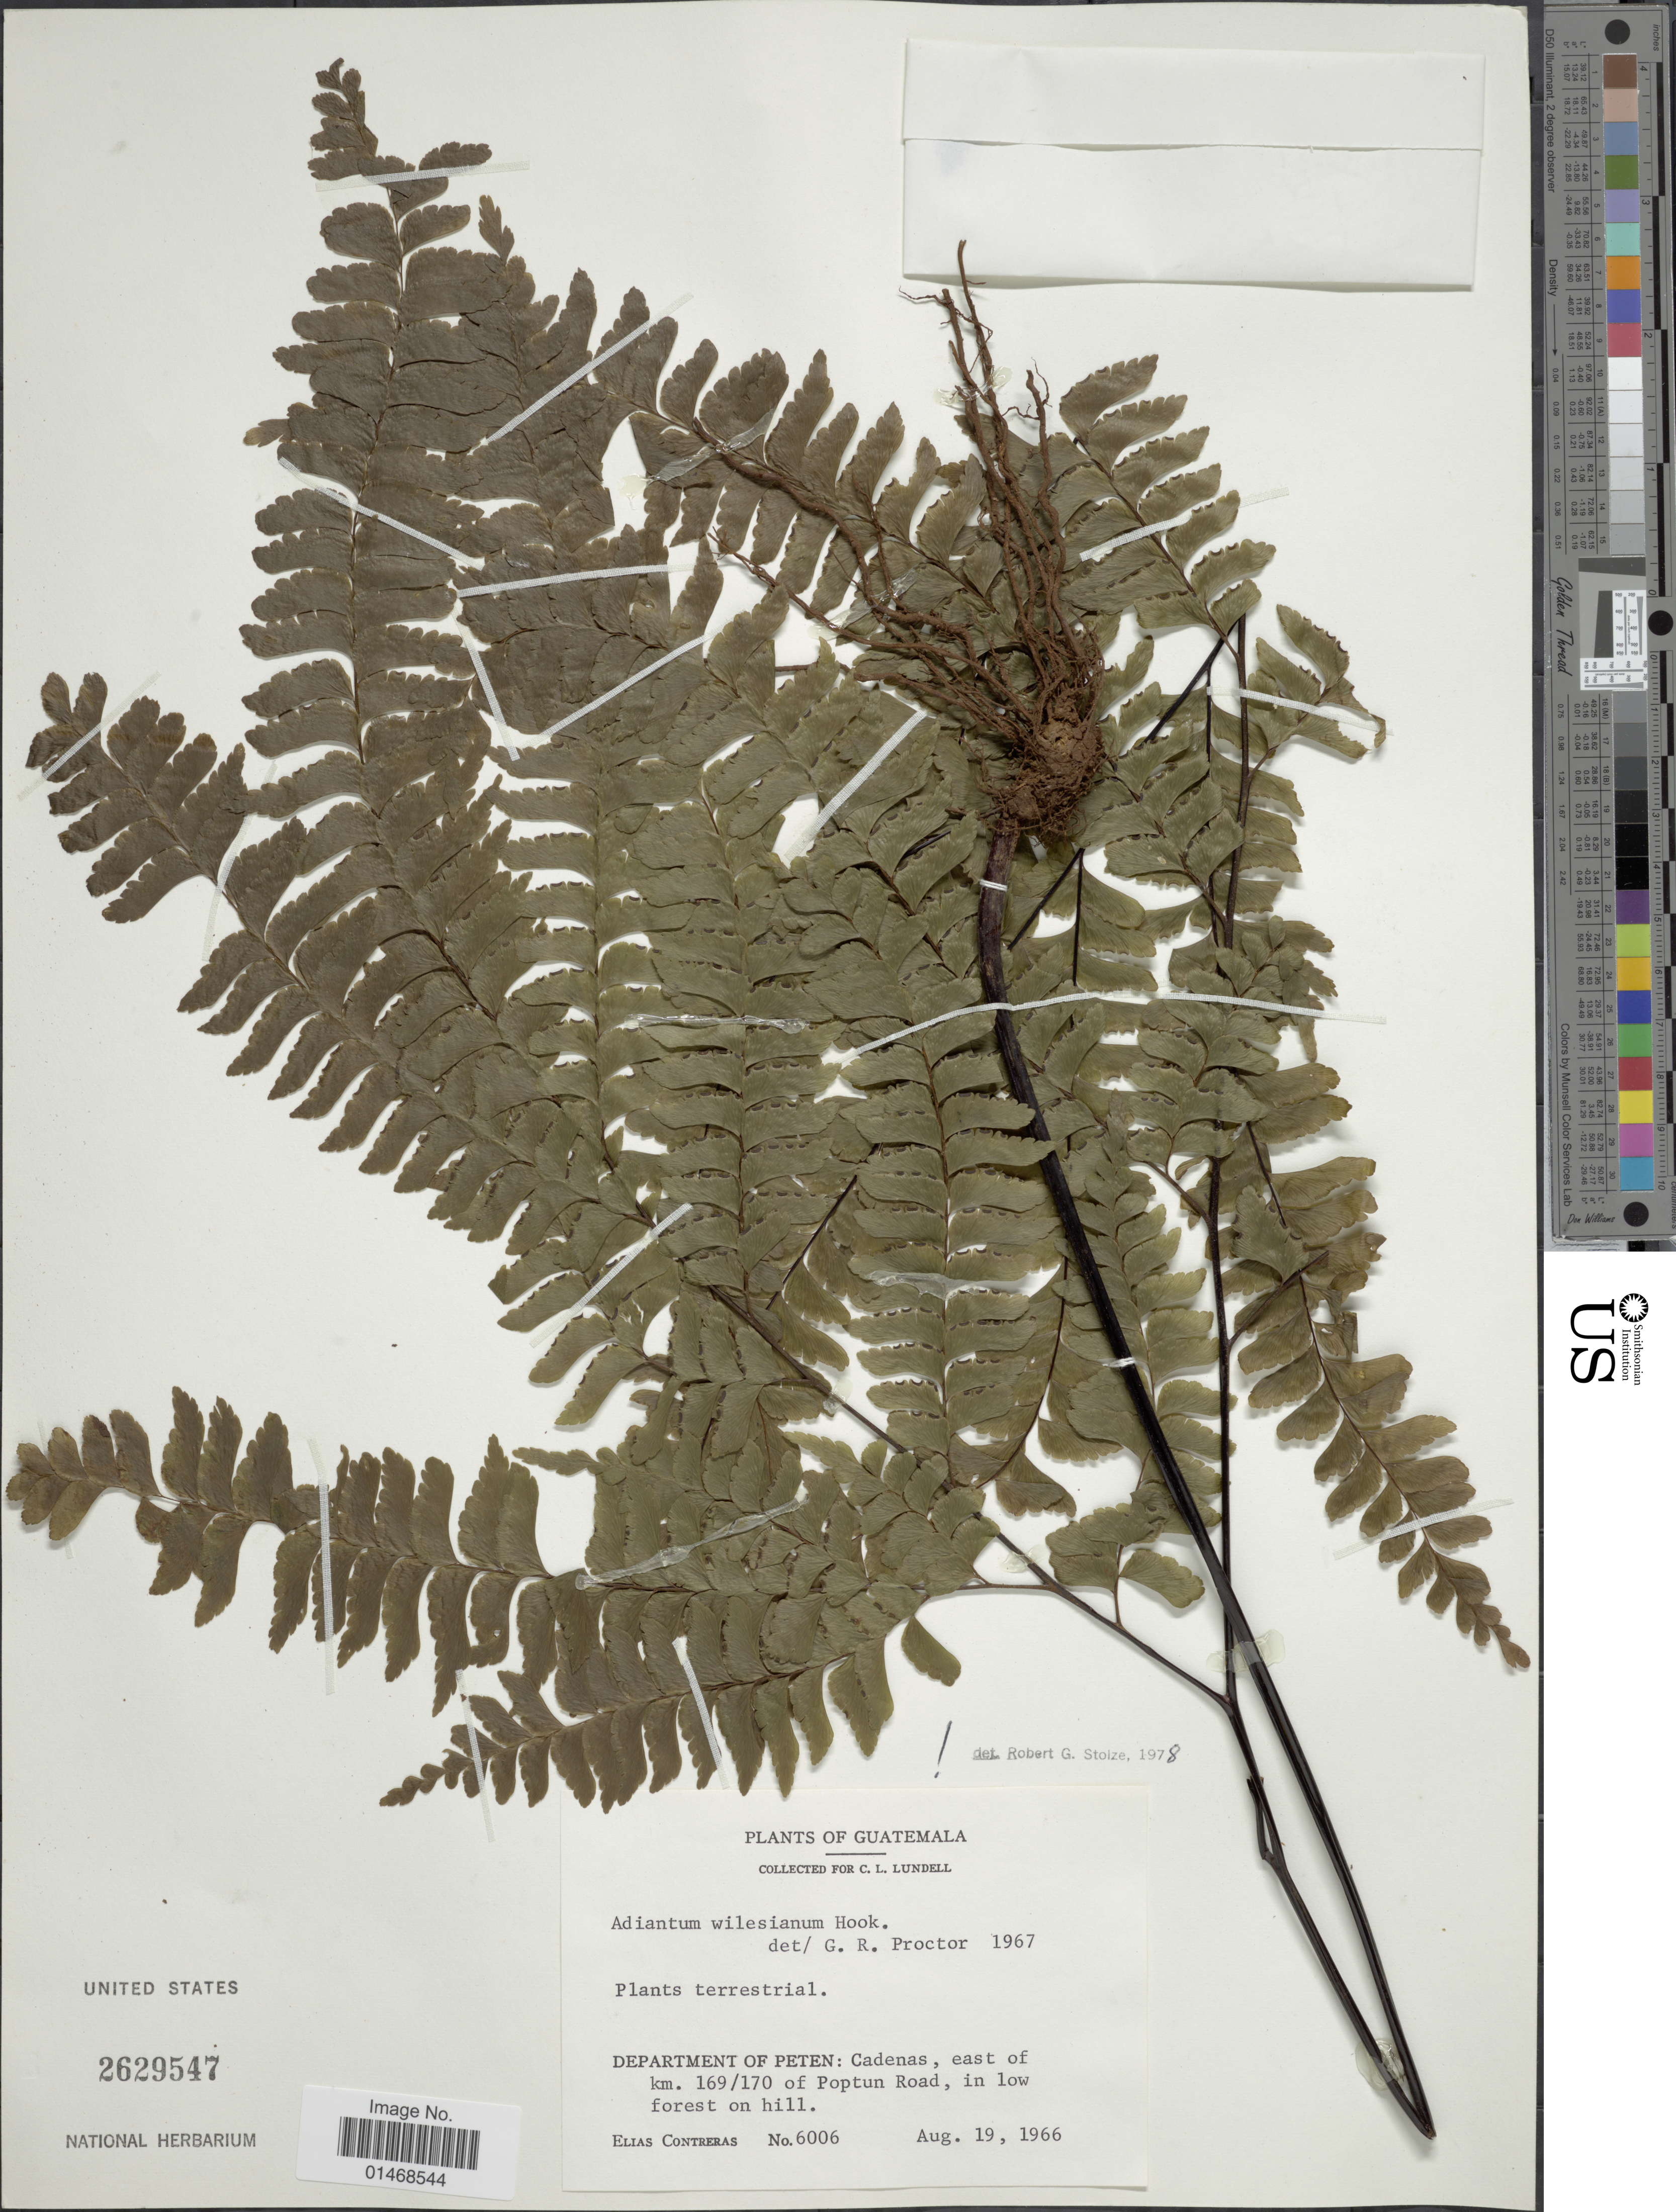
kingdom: Plantae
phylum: Tracheophyta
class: Polypodiopsida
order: Polypodiales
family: Pteridaceae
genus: Adiantum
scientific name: Adiantum wilesianum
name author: Hook.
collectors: E. Contreras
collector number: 6006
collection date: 1966-08-19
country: Guatemala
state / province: El Petén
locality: Department of peten: cadenas, east of km 169/170 of Poptun Road, in low forest on hill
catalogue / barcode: US 2629547